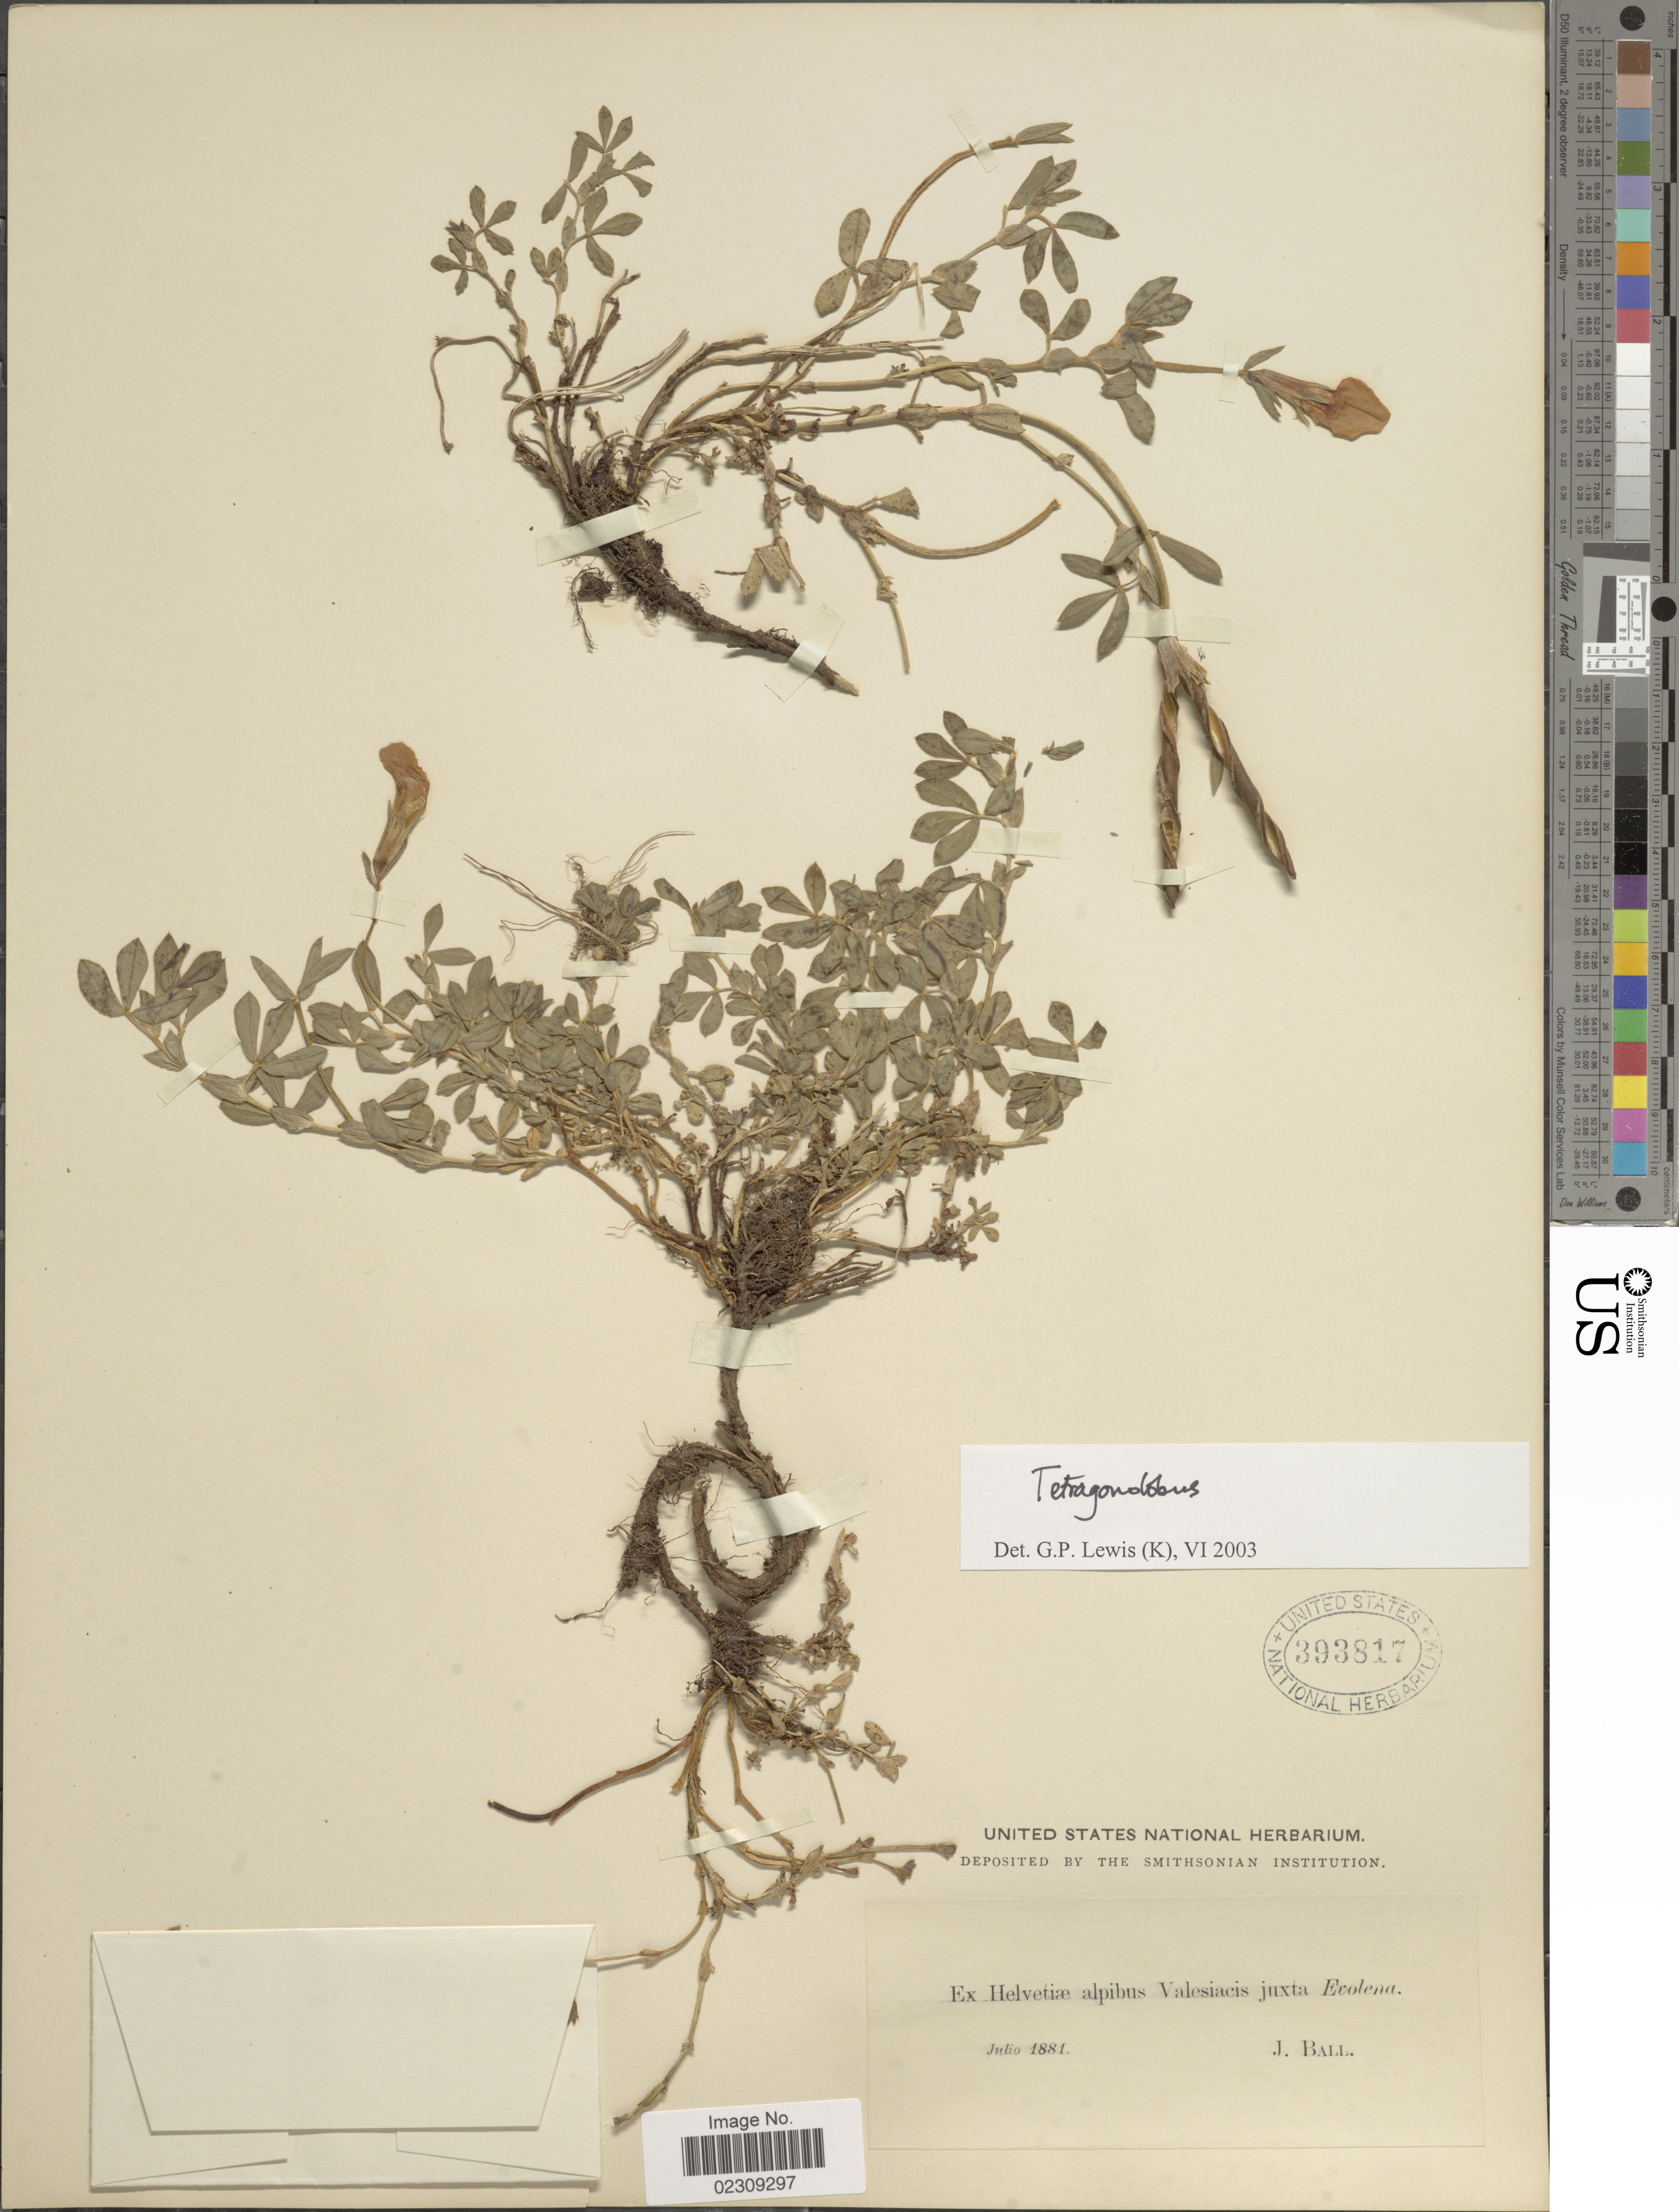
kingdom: Plantae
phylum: Tracheophyta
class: Magnoliopsida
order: Fabales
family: Fabaceae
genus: Tetragonolobus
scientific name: Tetragonolobus sp.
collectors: J. Ball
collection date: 1881-07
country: Switzerland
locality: Helvetiæ alpibus Valesiacis juxta Evolena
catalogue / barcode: US 393817